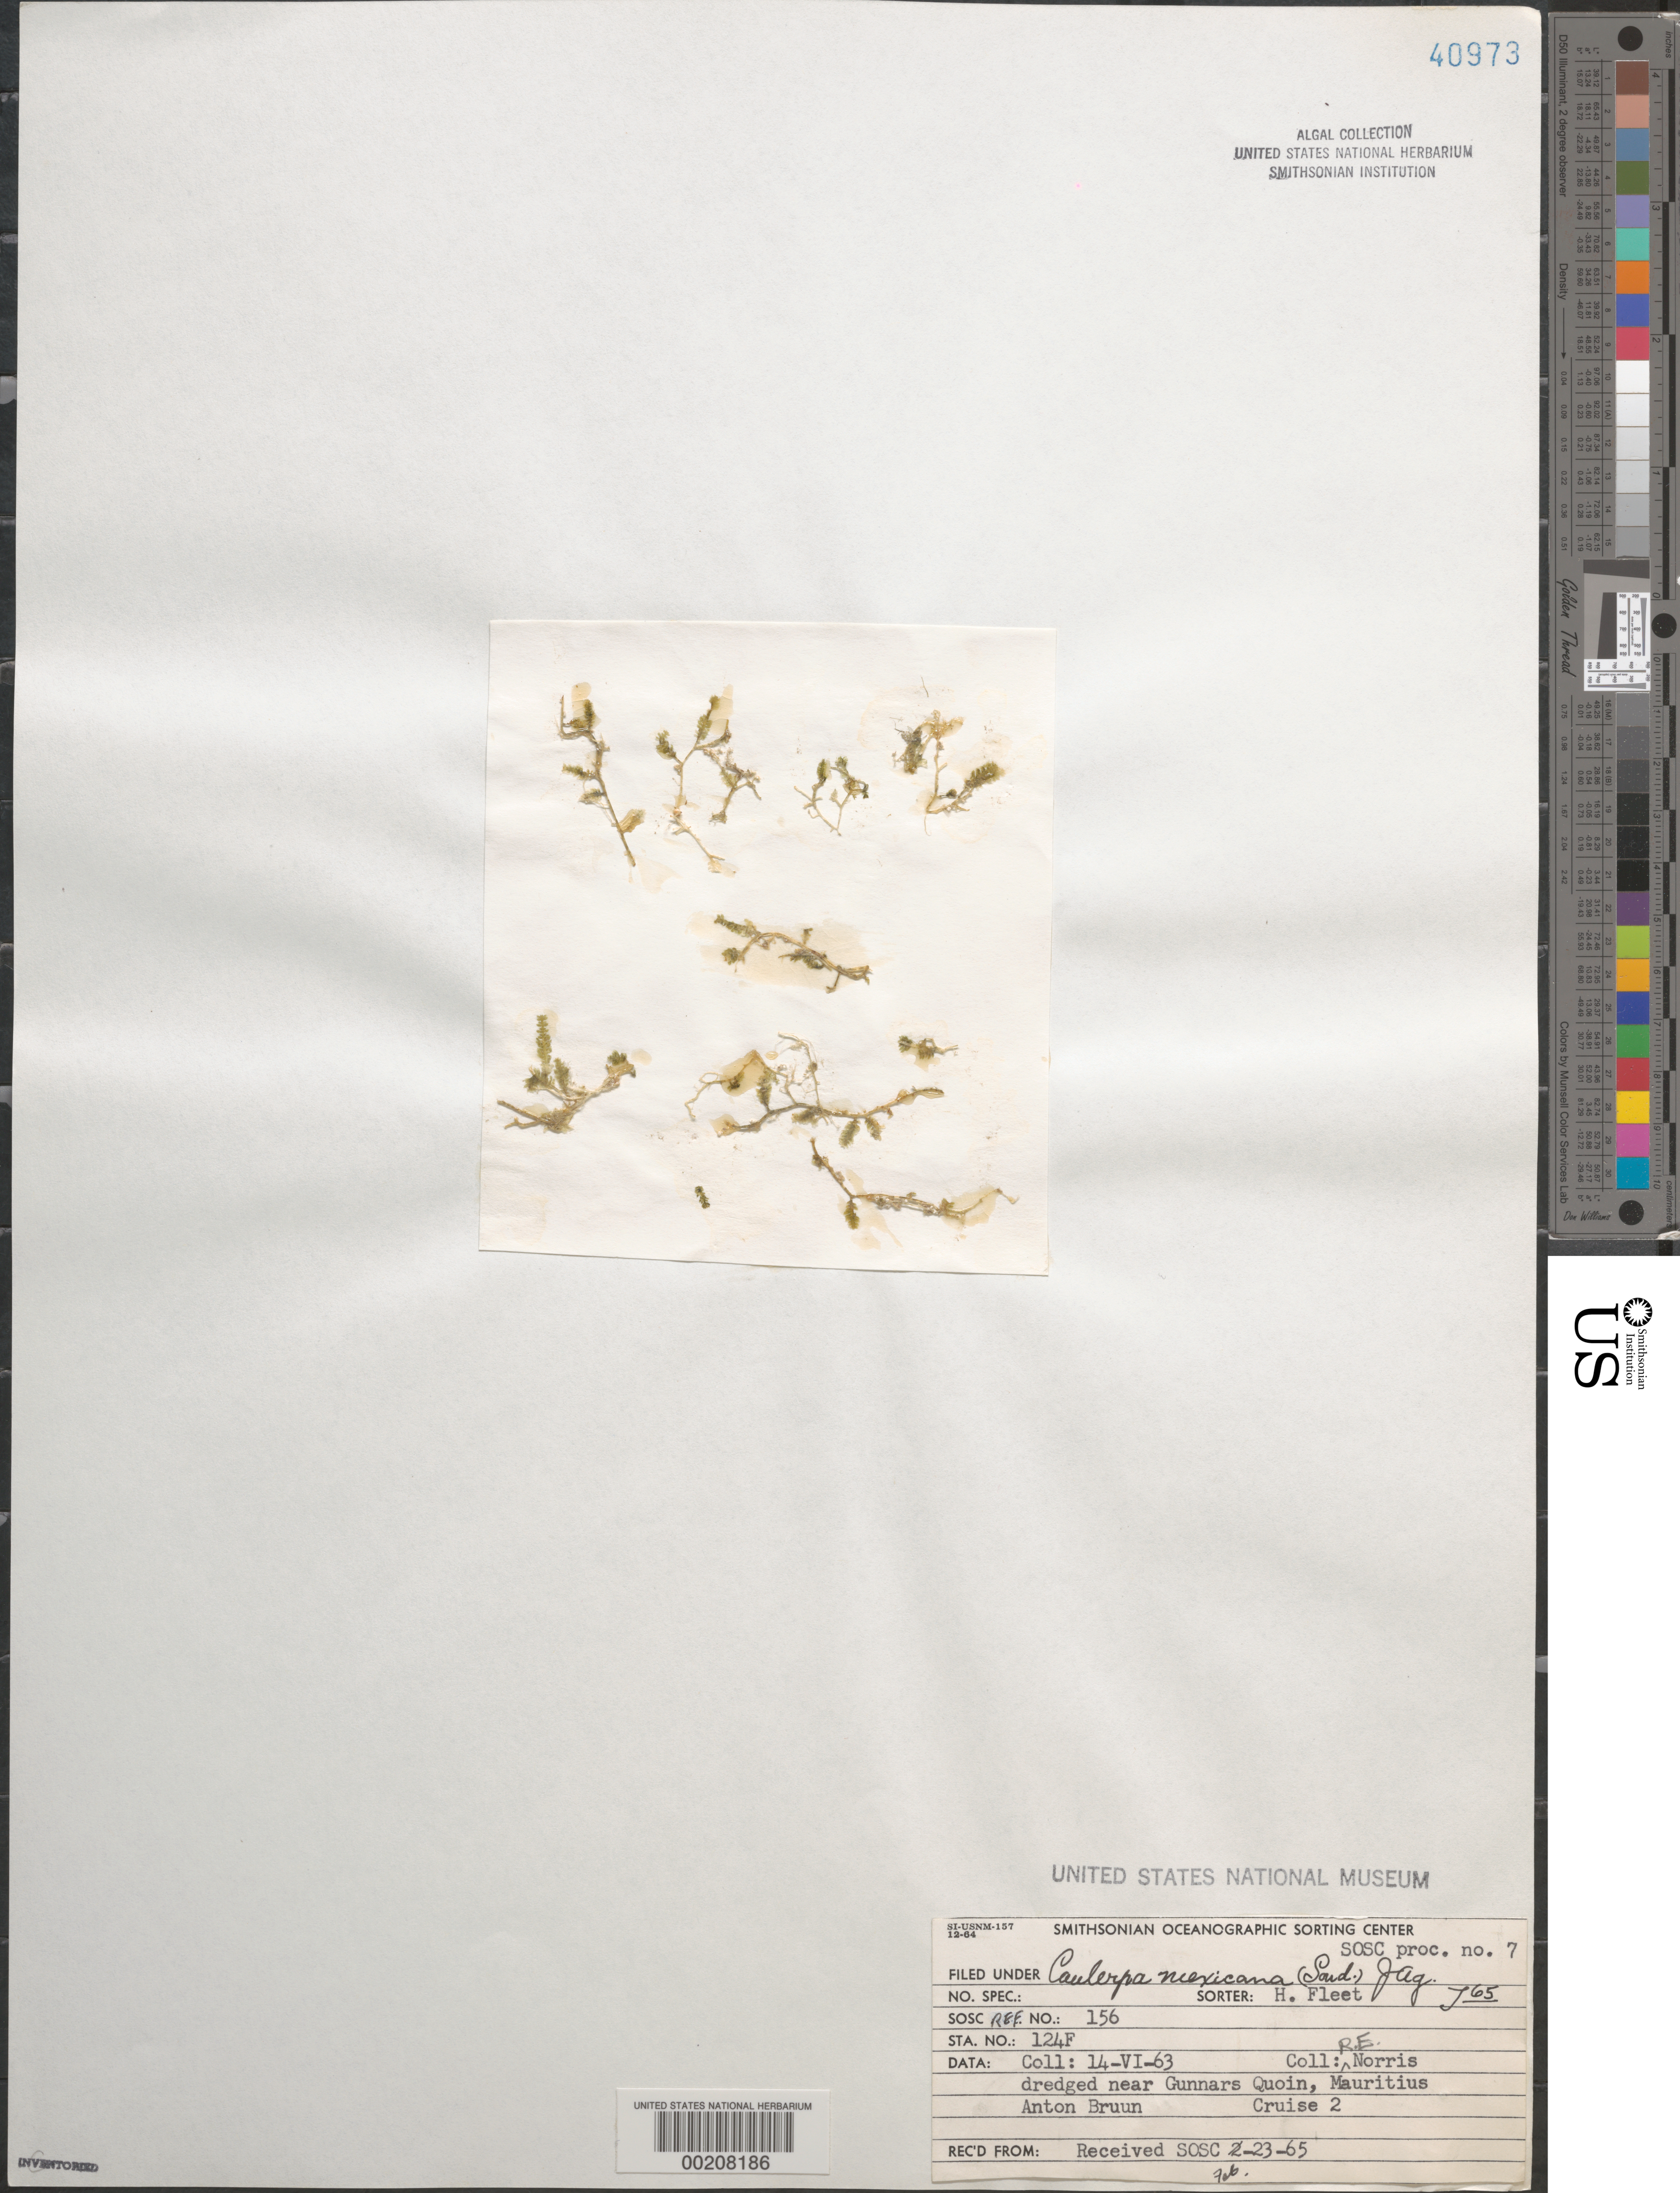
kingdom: Plantae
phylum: Chlorophyta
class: Ulvophyceae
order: Bryopsidales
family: Caulerpaceae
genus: Caulerpa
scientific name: Caulerpa mexicana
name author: Sond. ex Kütz.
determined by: Taylor, William R.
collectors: R. E. Norris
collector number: Station 124f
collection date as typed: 14 Jun 1963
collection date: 1963-06-14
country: Mauritius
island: Mauritius Island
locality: Near Gunnars Quoin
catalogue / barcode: US 40973